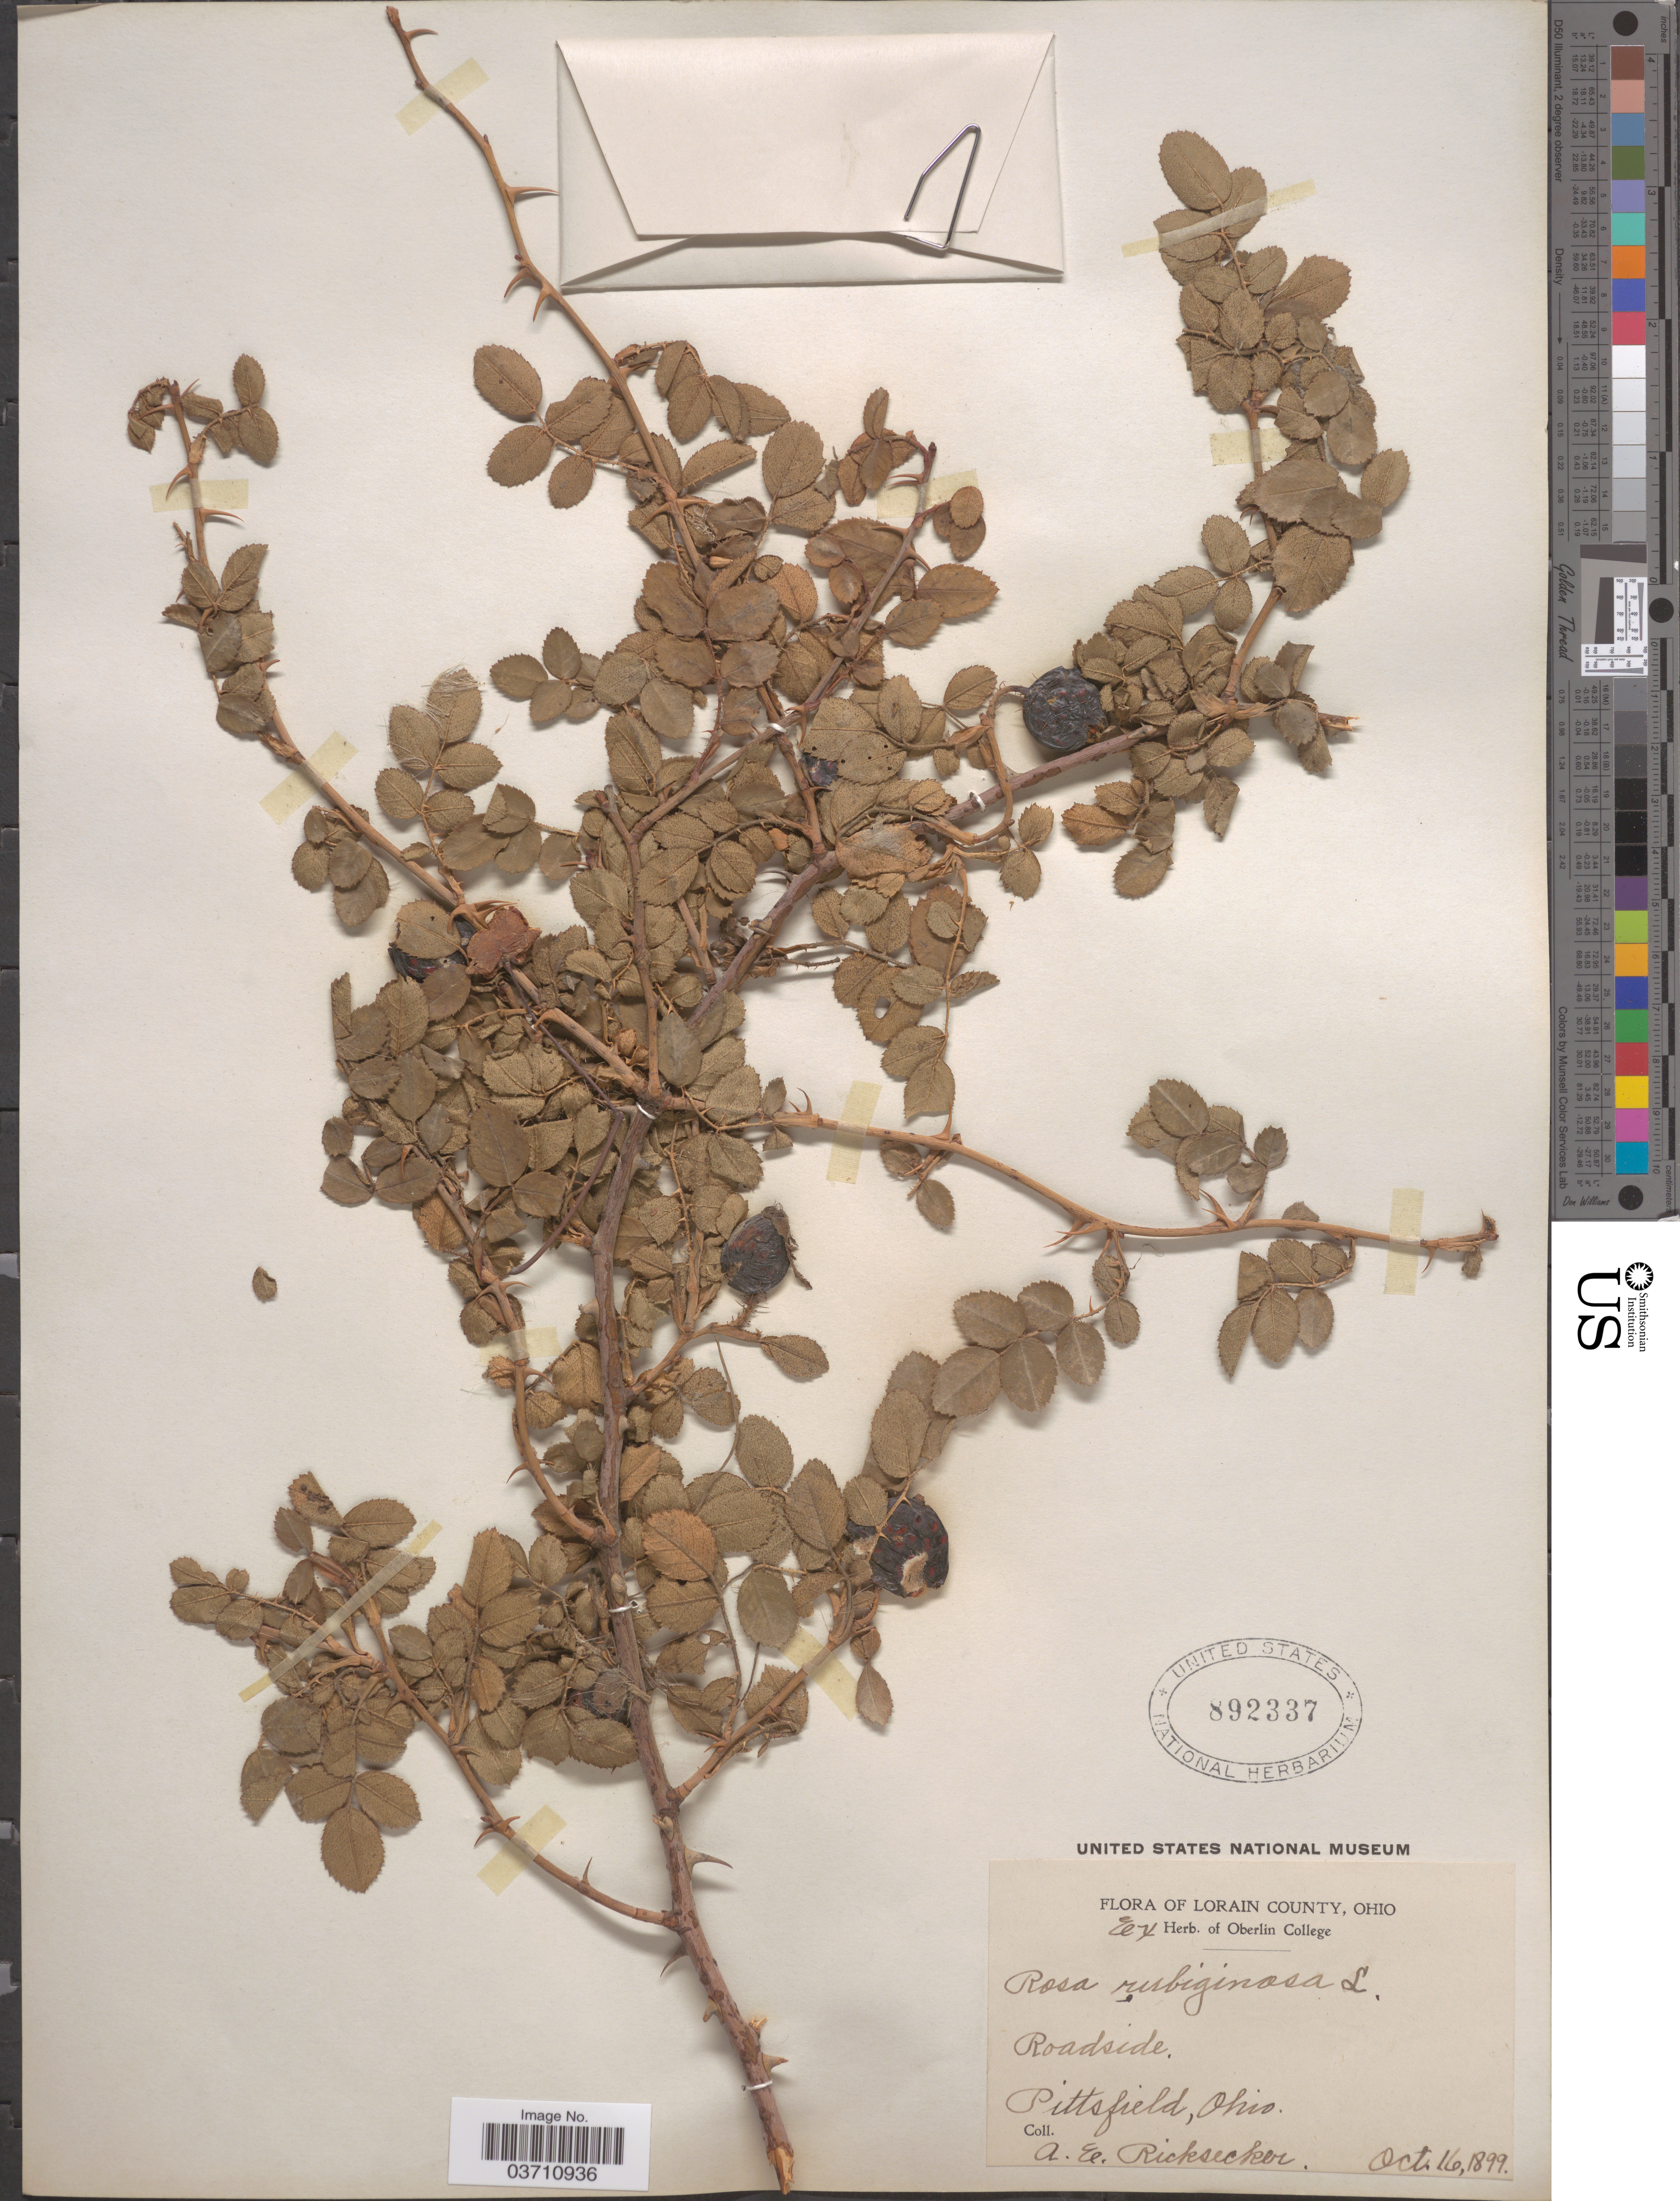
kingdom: Plantae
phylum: Tracheophyta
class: Magnoliopsida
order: Rosales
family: Rosaceae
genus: Rosa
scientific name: Rosa eglanteria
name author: L.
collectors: A. E. Ricksecker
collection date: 1899-10-16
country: United States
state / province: Ohio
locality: Lorain County. Pittsfield.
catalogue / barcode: US 892337